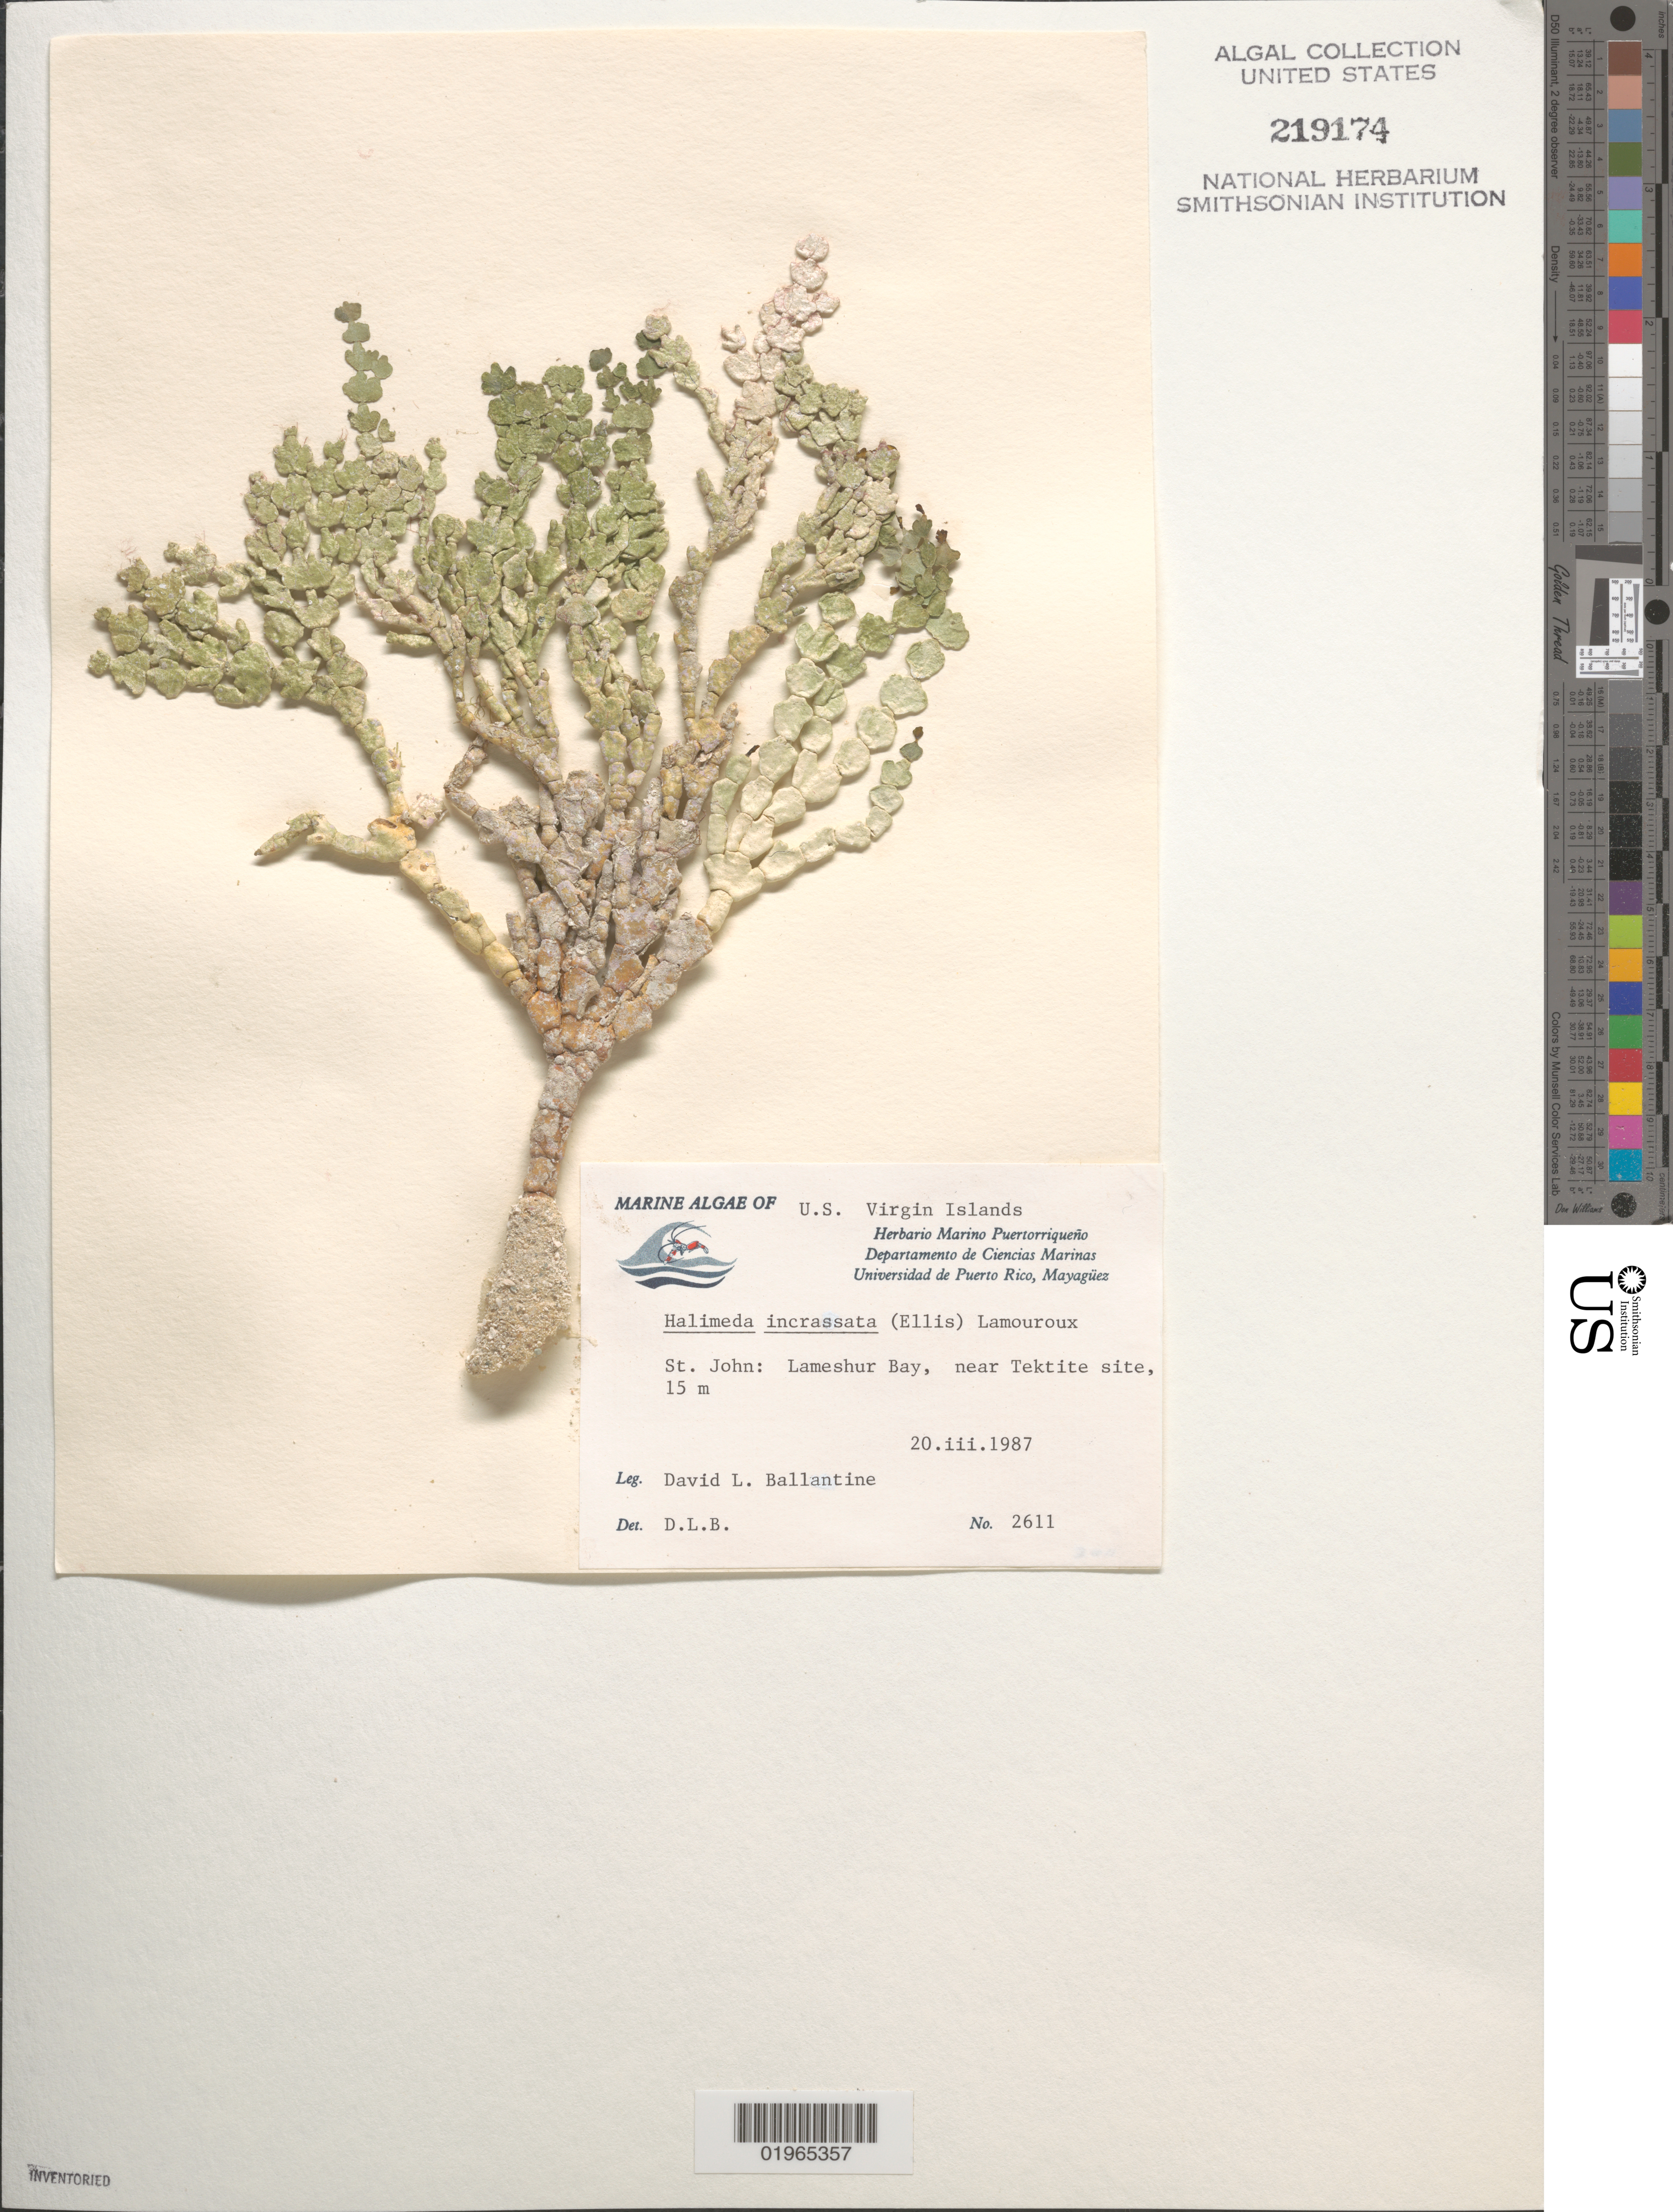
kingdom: Plantae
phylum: Chlorophyta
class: Ulvophyceae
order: Bryopsidales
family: Halimedaceae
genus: Halimeda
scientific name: Halimeda incrassata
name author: (J. Ellis) J.V.Lamouroux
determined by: Ballantine, D. L.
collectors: D.L. Ballantine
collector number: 2611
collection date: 1987-03-20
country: U.S. Virgin Islands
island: St. John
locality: near Tektite site.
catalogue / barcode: US 219174